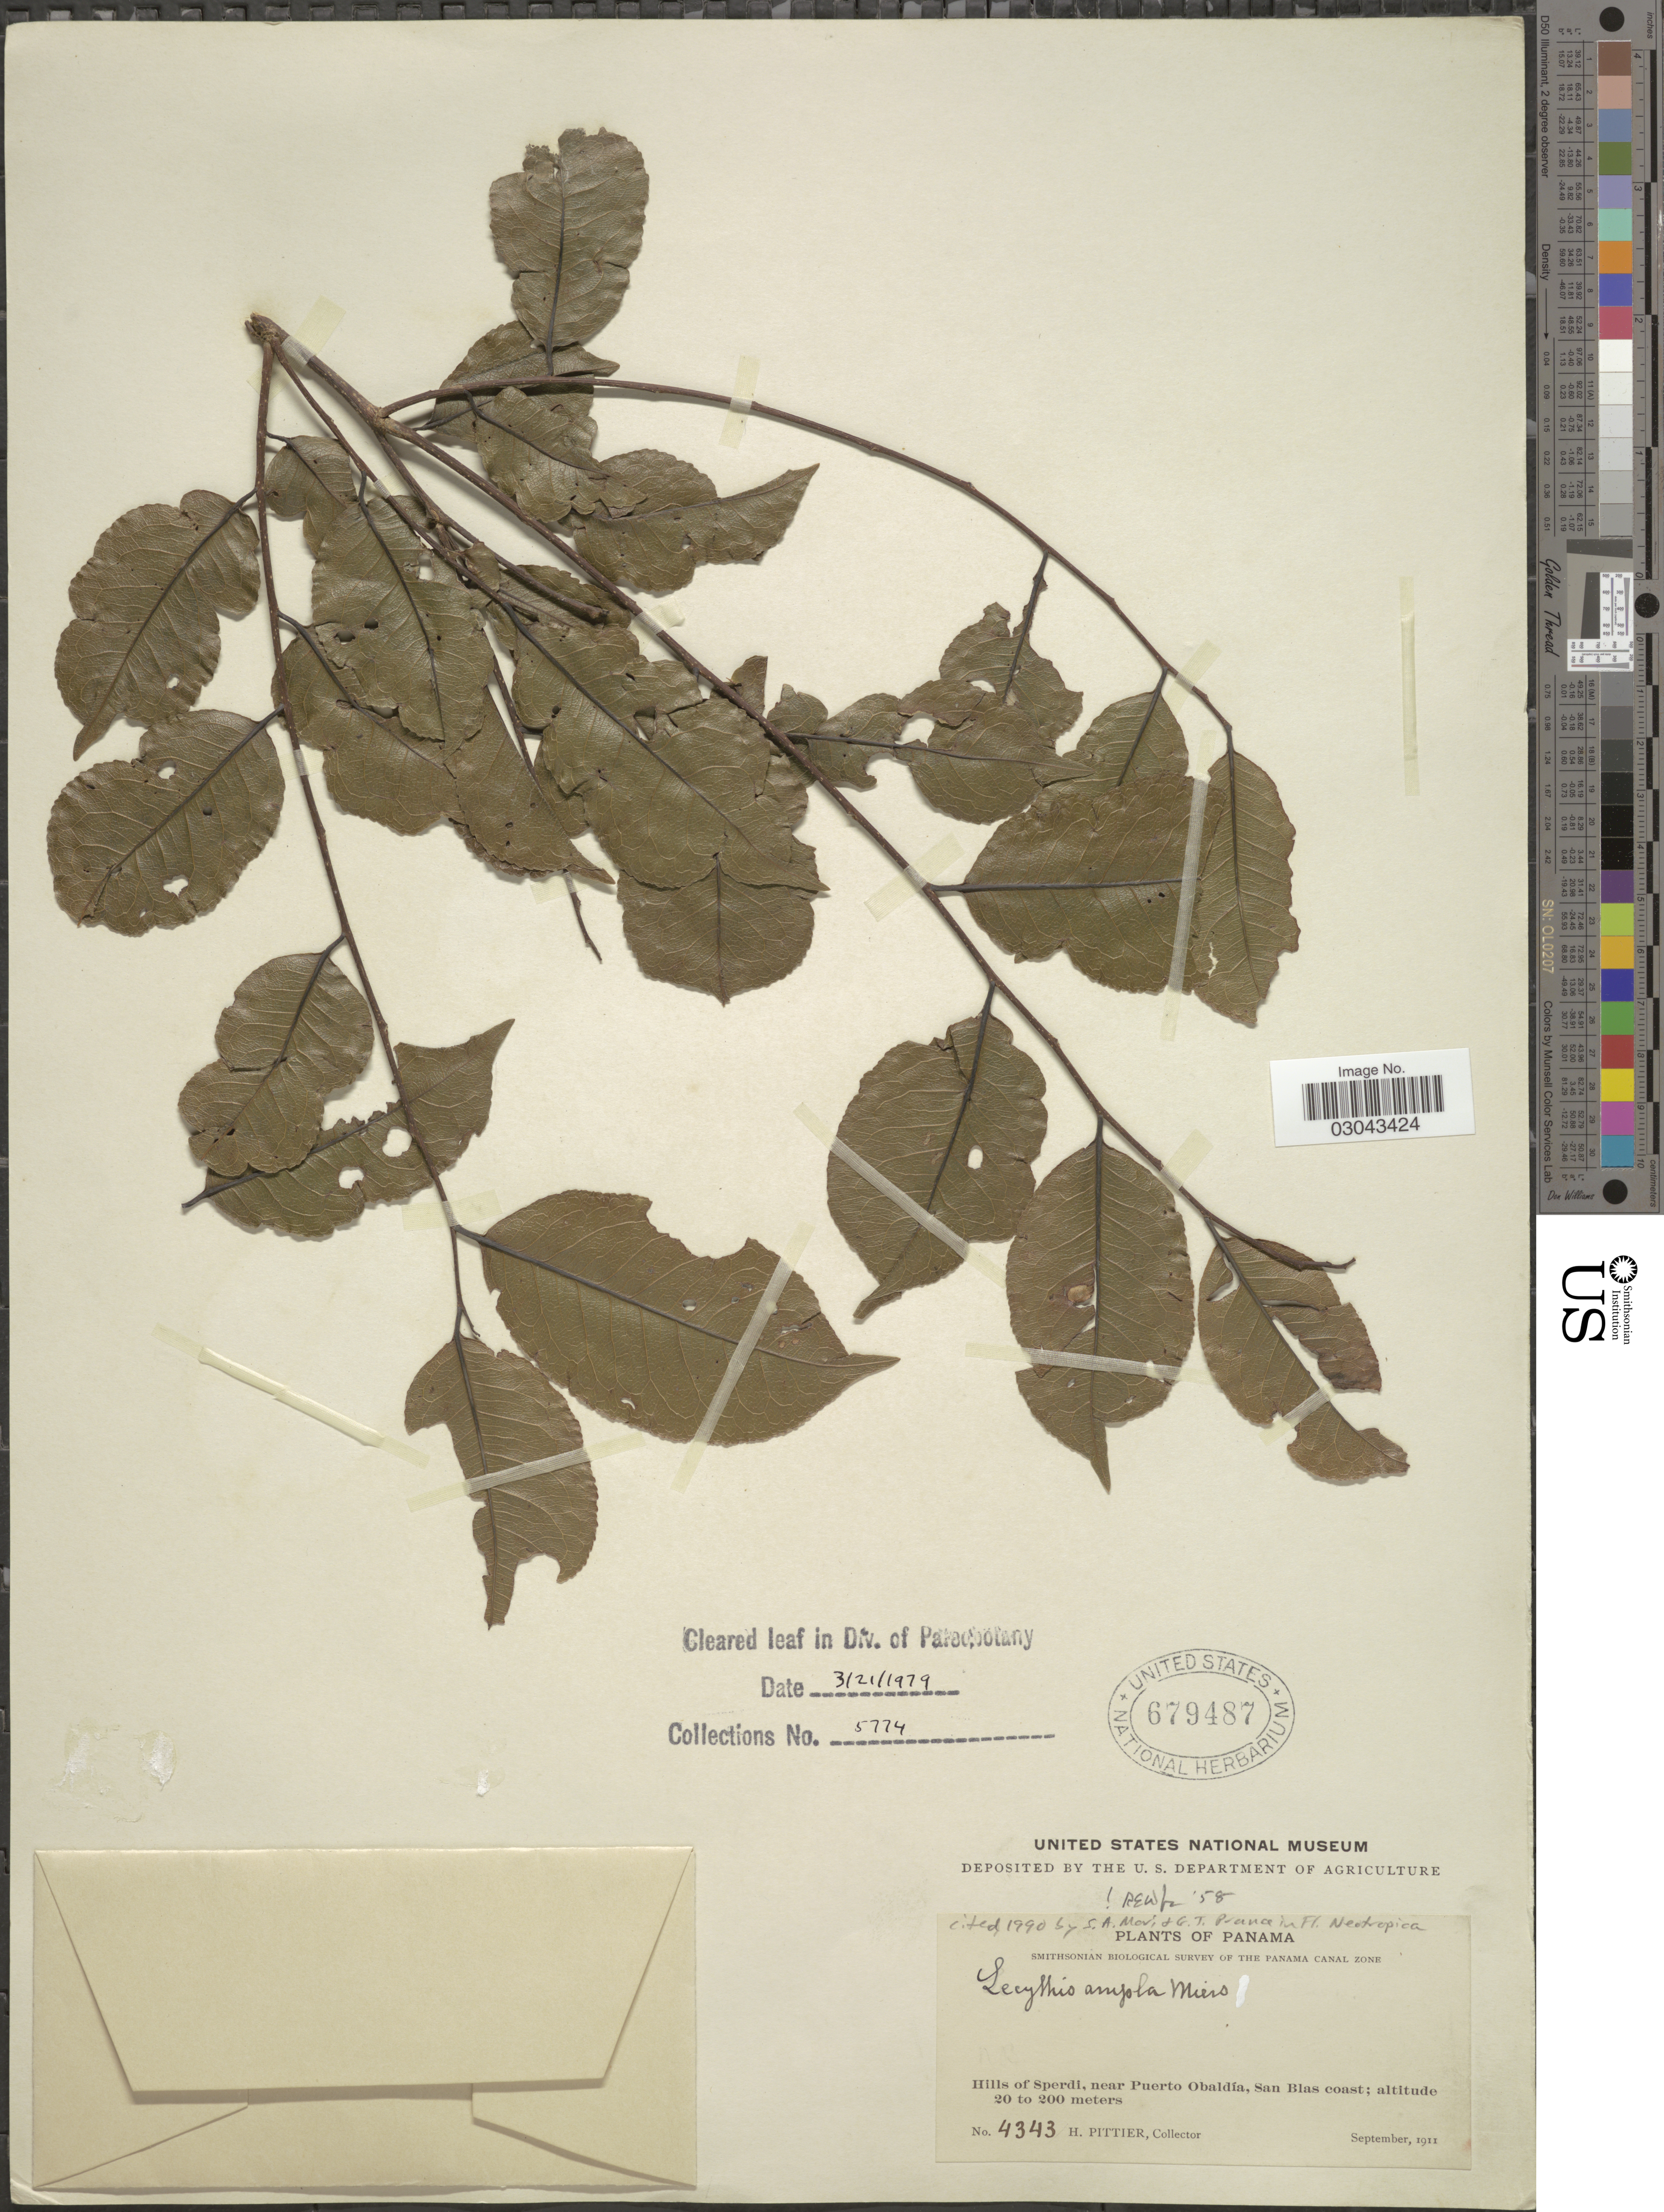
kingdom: Plantae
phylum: Tracheophyta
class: Magnoliopsida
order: Ericales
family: Lecythidaceae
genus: Lecythis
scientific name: Lecythis ampla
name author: Miers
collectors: H. F. Pittier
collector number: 4343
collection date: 1911-09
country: Panama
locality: Hills of Sperdi, near Puerto Obaldía, San Blas coast.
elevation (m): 20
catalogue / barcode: US 679487